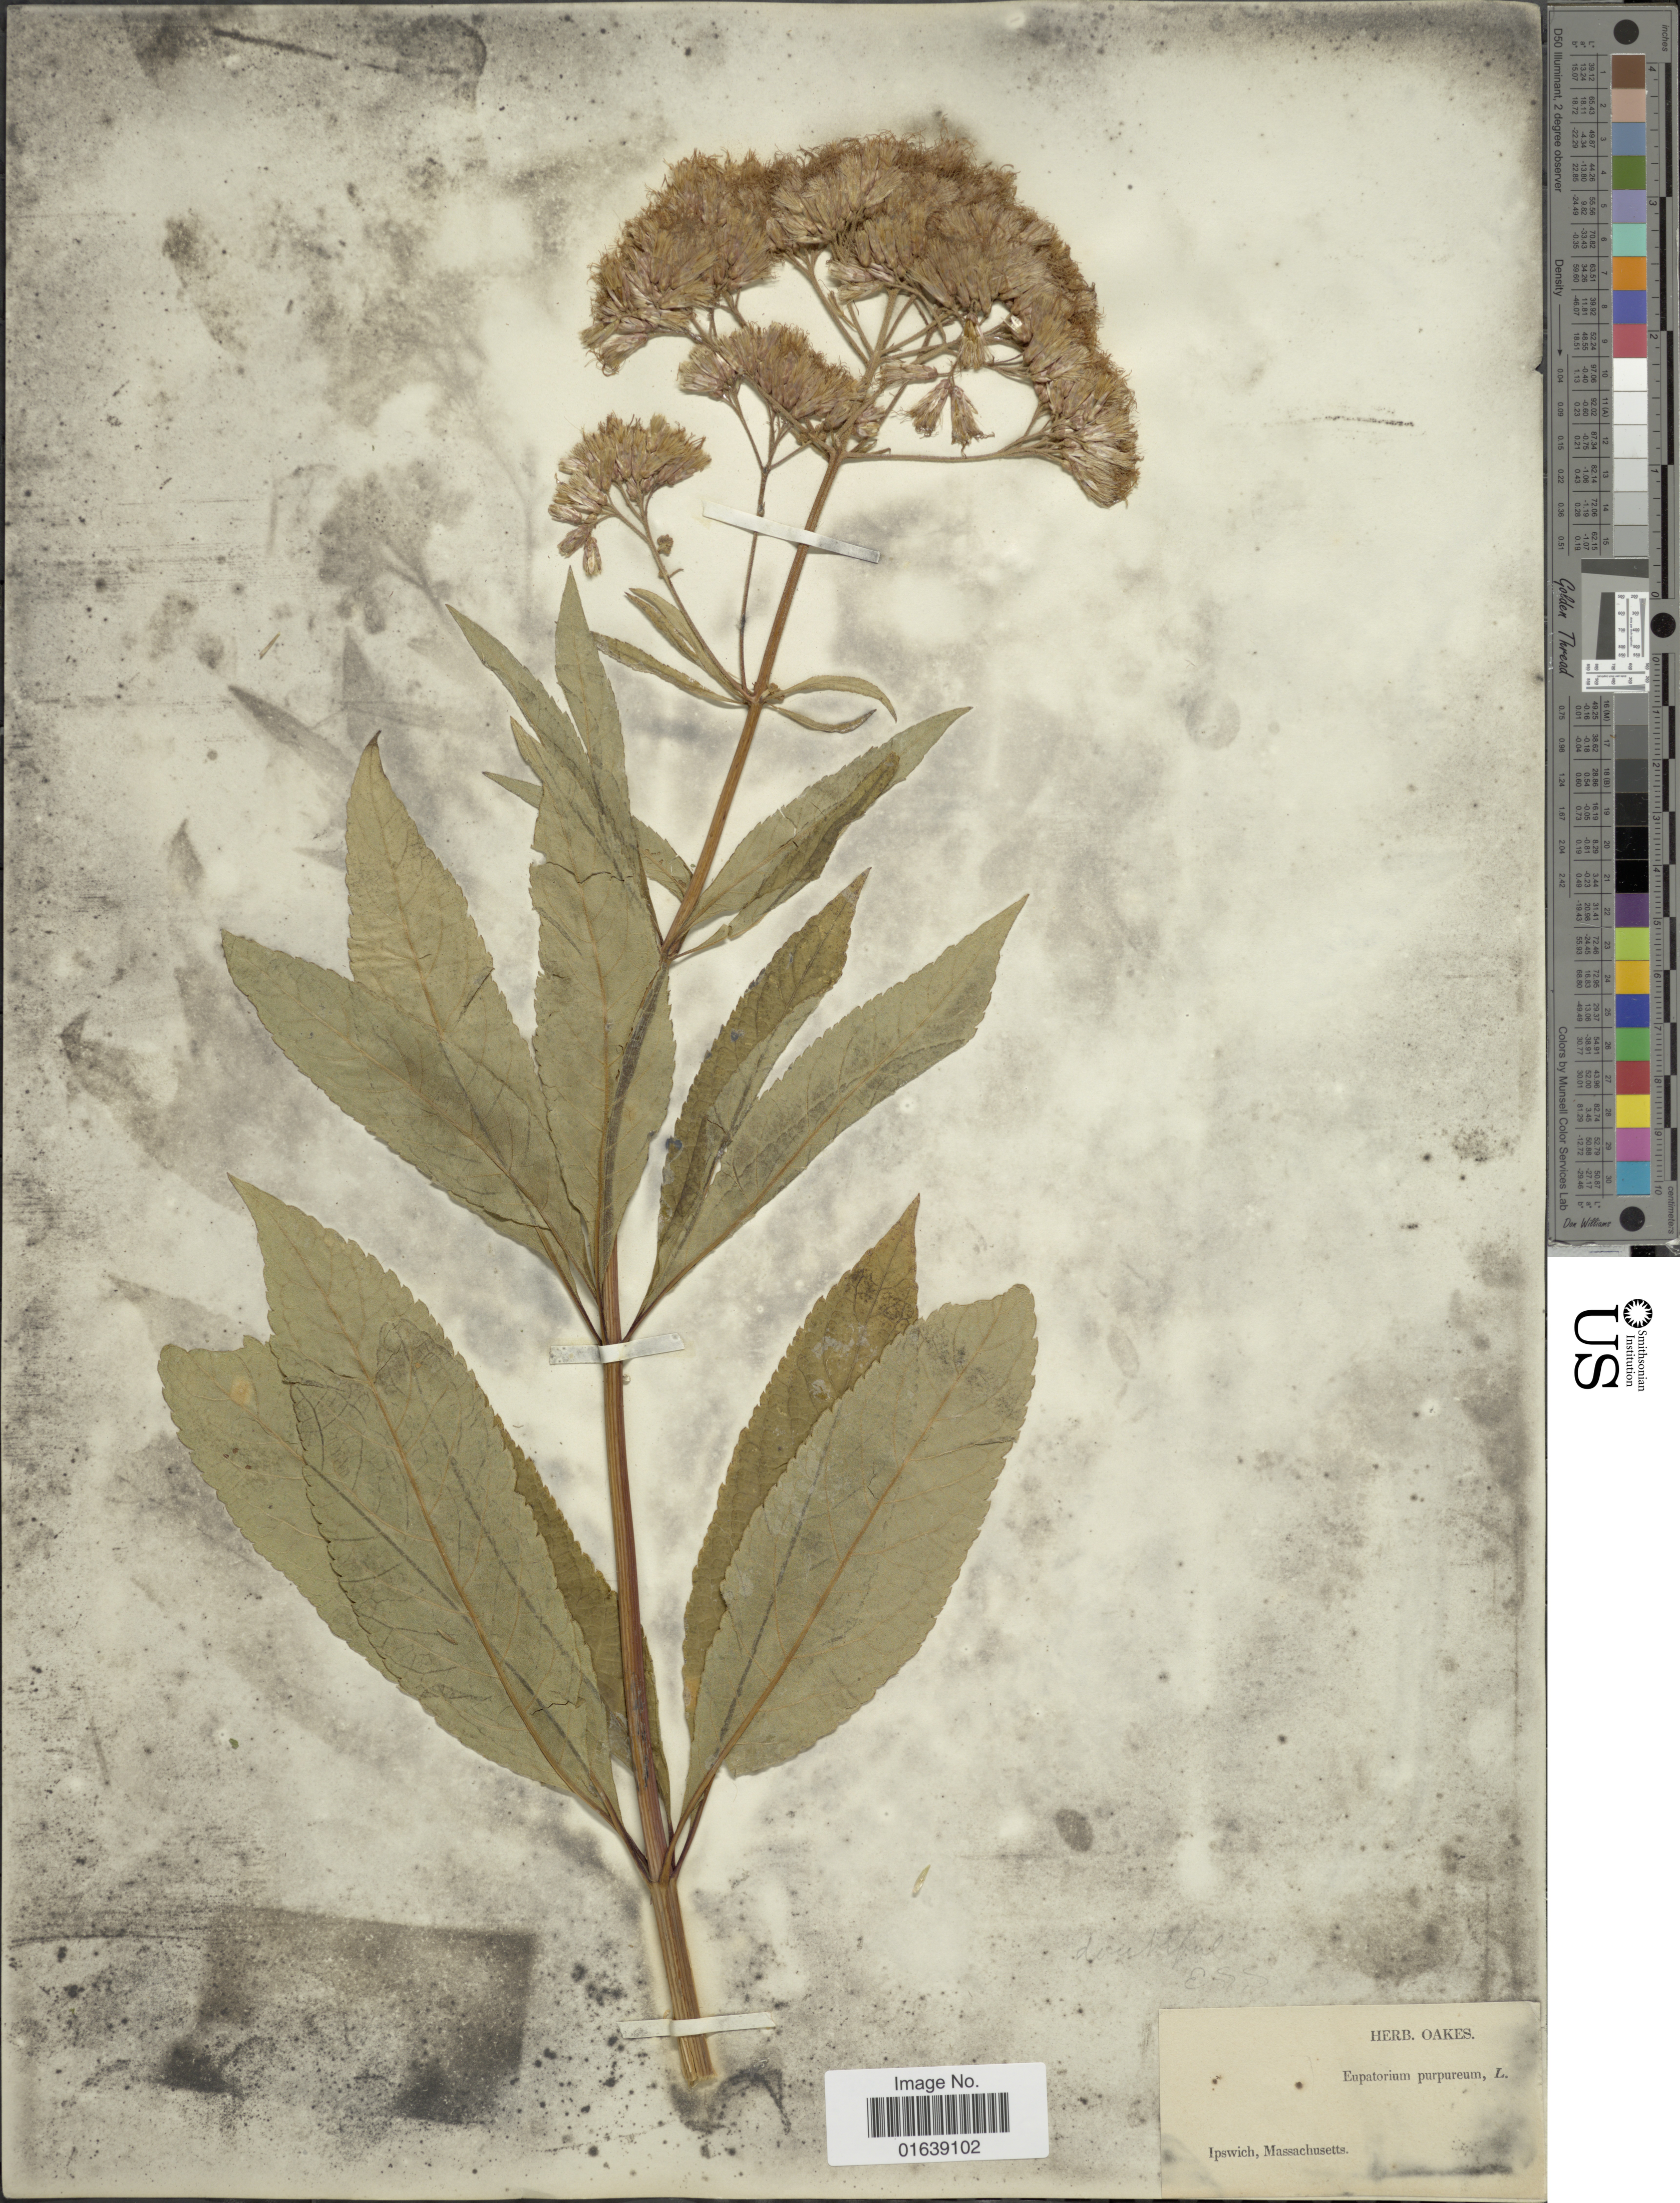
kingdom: Plantae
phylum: Tracheophyta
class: Magnoliopsida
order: Asterales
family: Asteraceae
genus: Eupatorium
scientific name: Eupatorium fistulosum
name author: Barratt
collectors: ex herb. Oakes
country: United States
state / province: Massachusetts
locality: Ipswich, Massachusetts